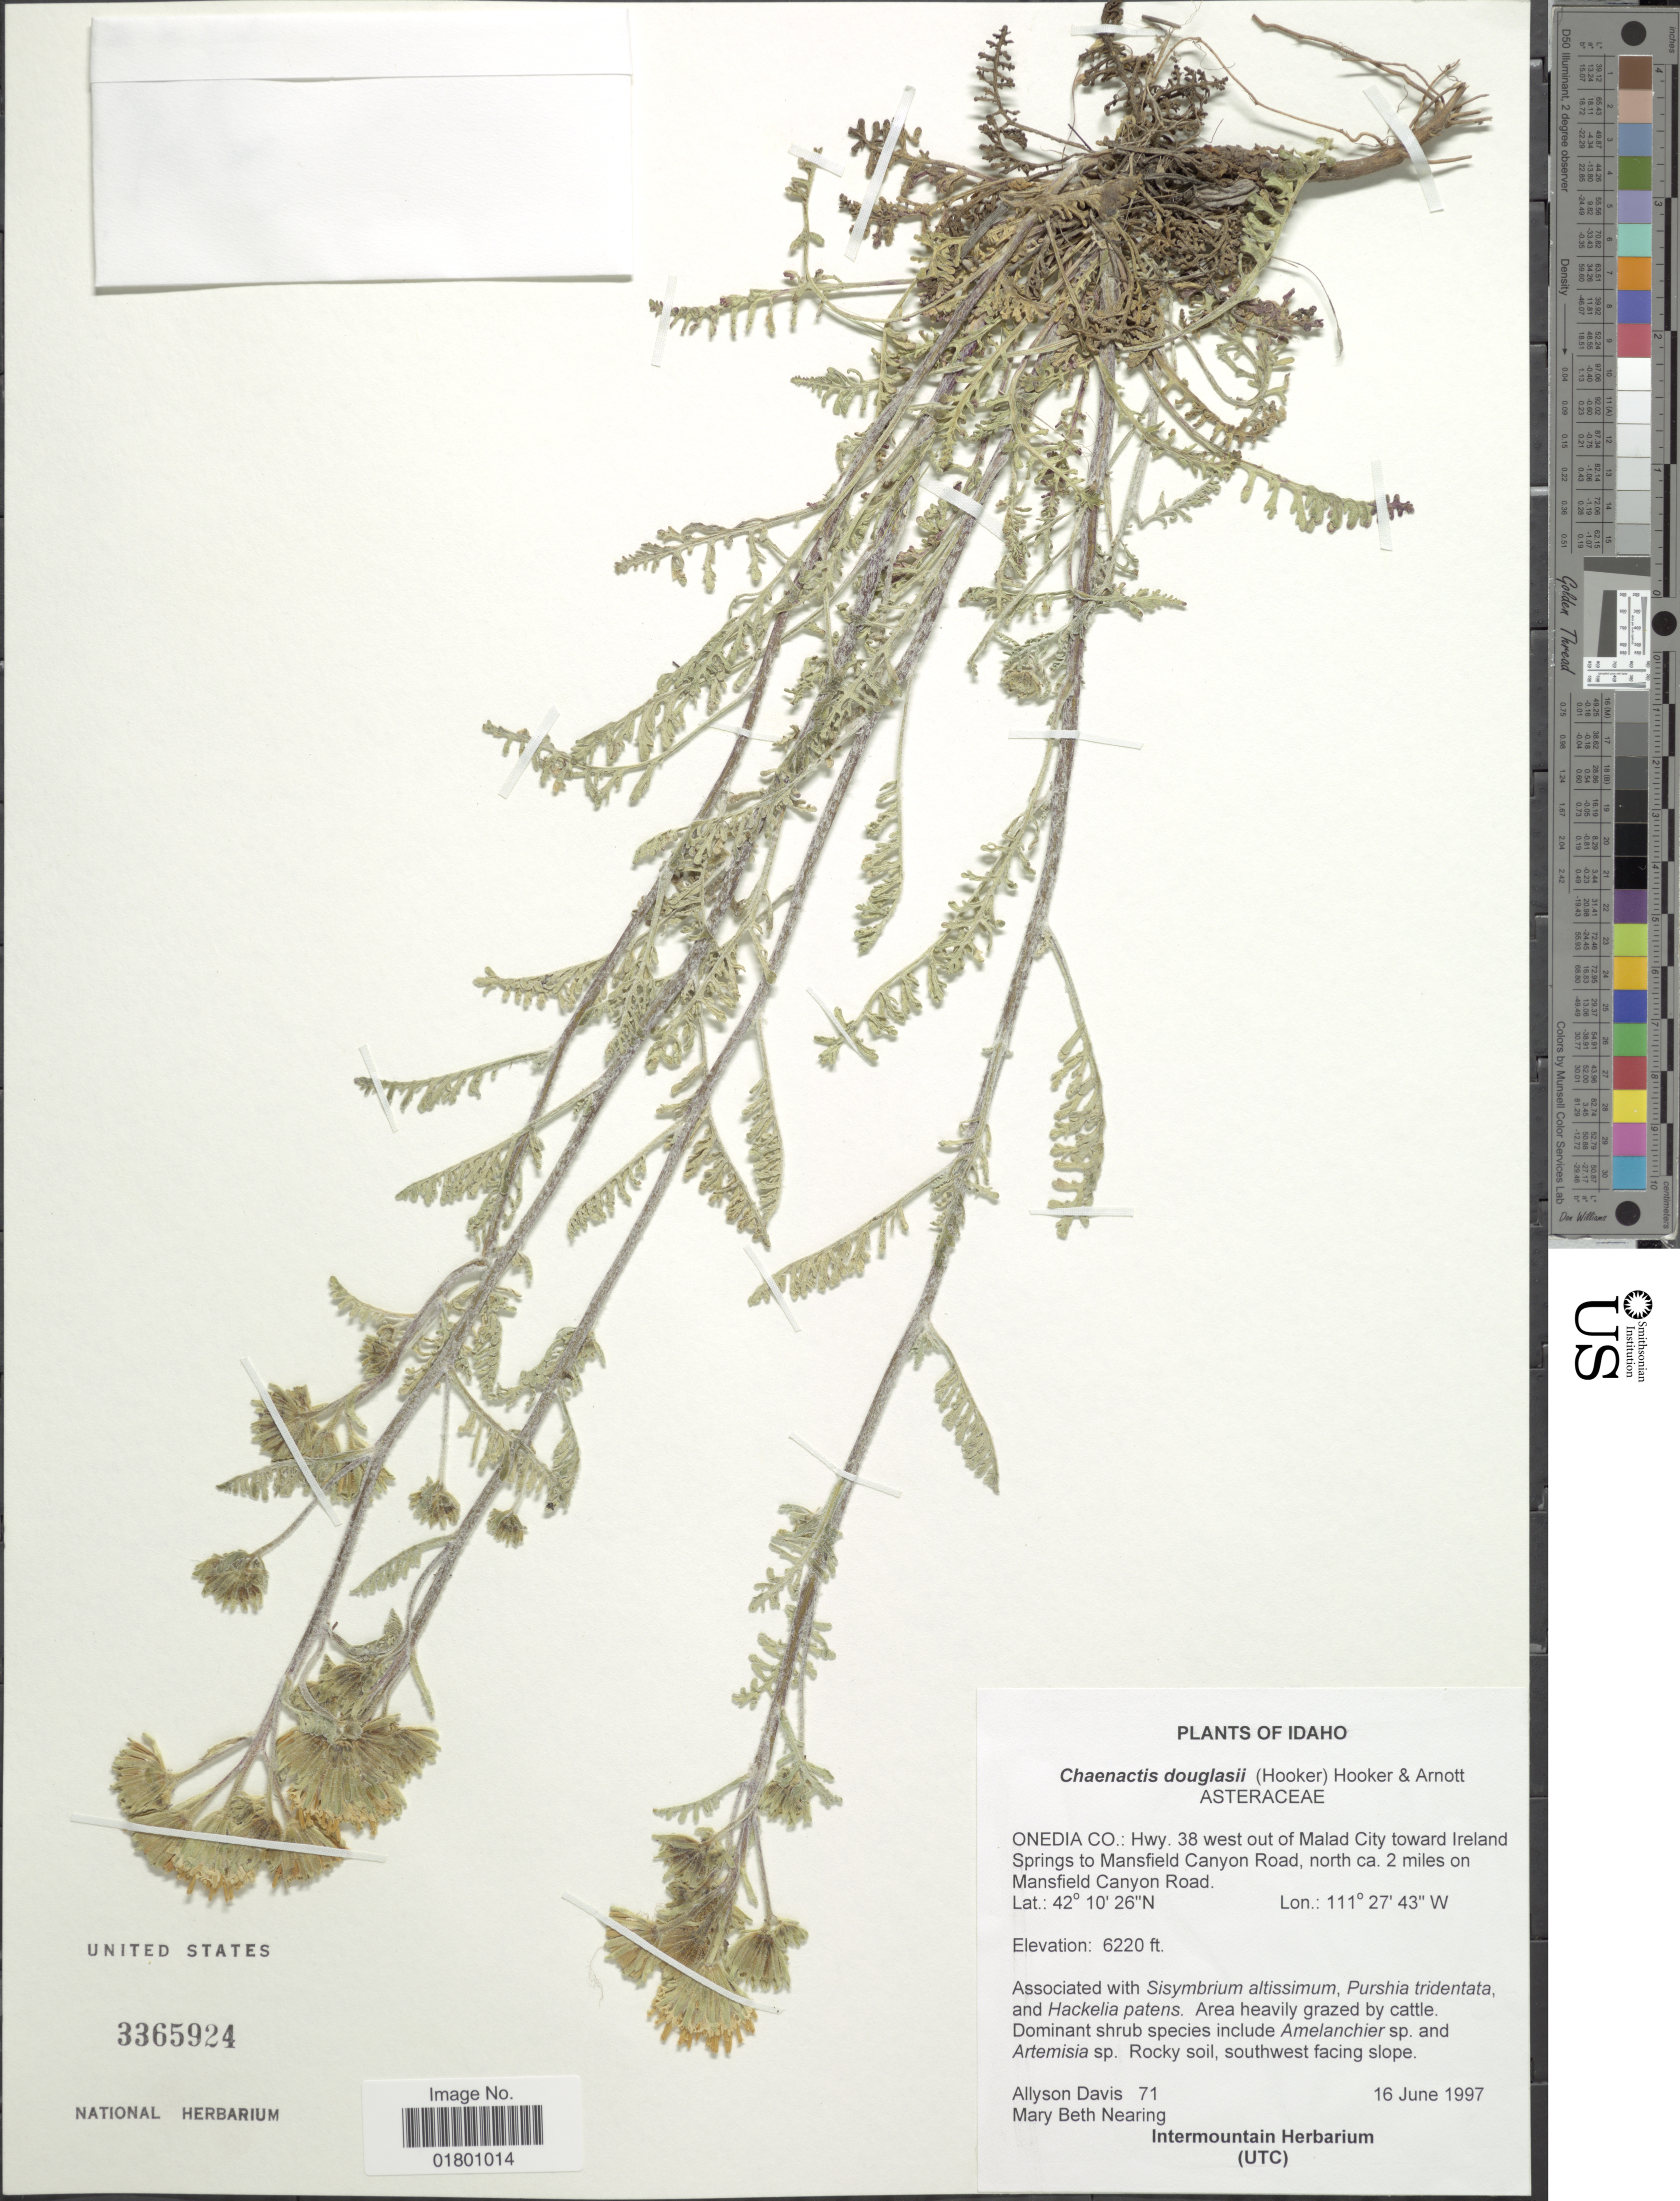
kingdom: Plantae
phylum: Tracheophyta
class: Magnoliopsida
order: Asterales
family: Asteraceae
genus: Chaenactis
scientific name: Chaenactis douglasii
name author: Hook. & Arn.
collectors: A. Davis & M. Nearing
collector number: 71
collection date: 1997-06-16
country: United States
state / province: Idaho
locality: Onedia Co.: Hwy. 38 wesst out of Malad City toward Ireland Springs to Mansfield Canyon Road, north ca. 2 miles on Mansfield Canyon Road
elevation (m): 1896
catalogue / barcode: US 3365924